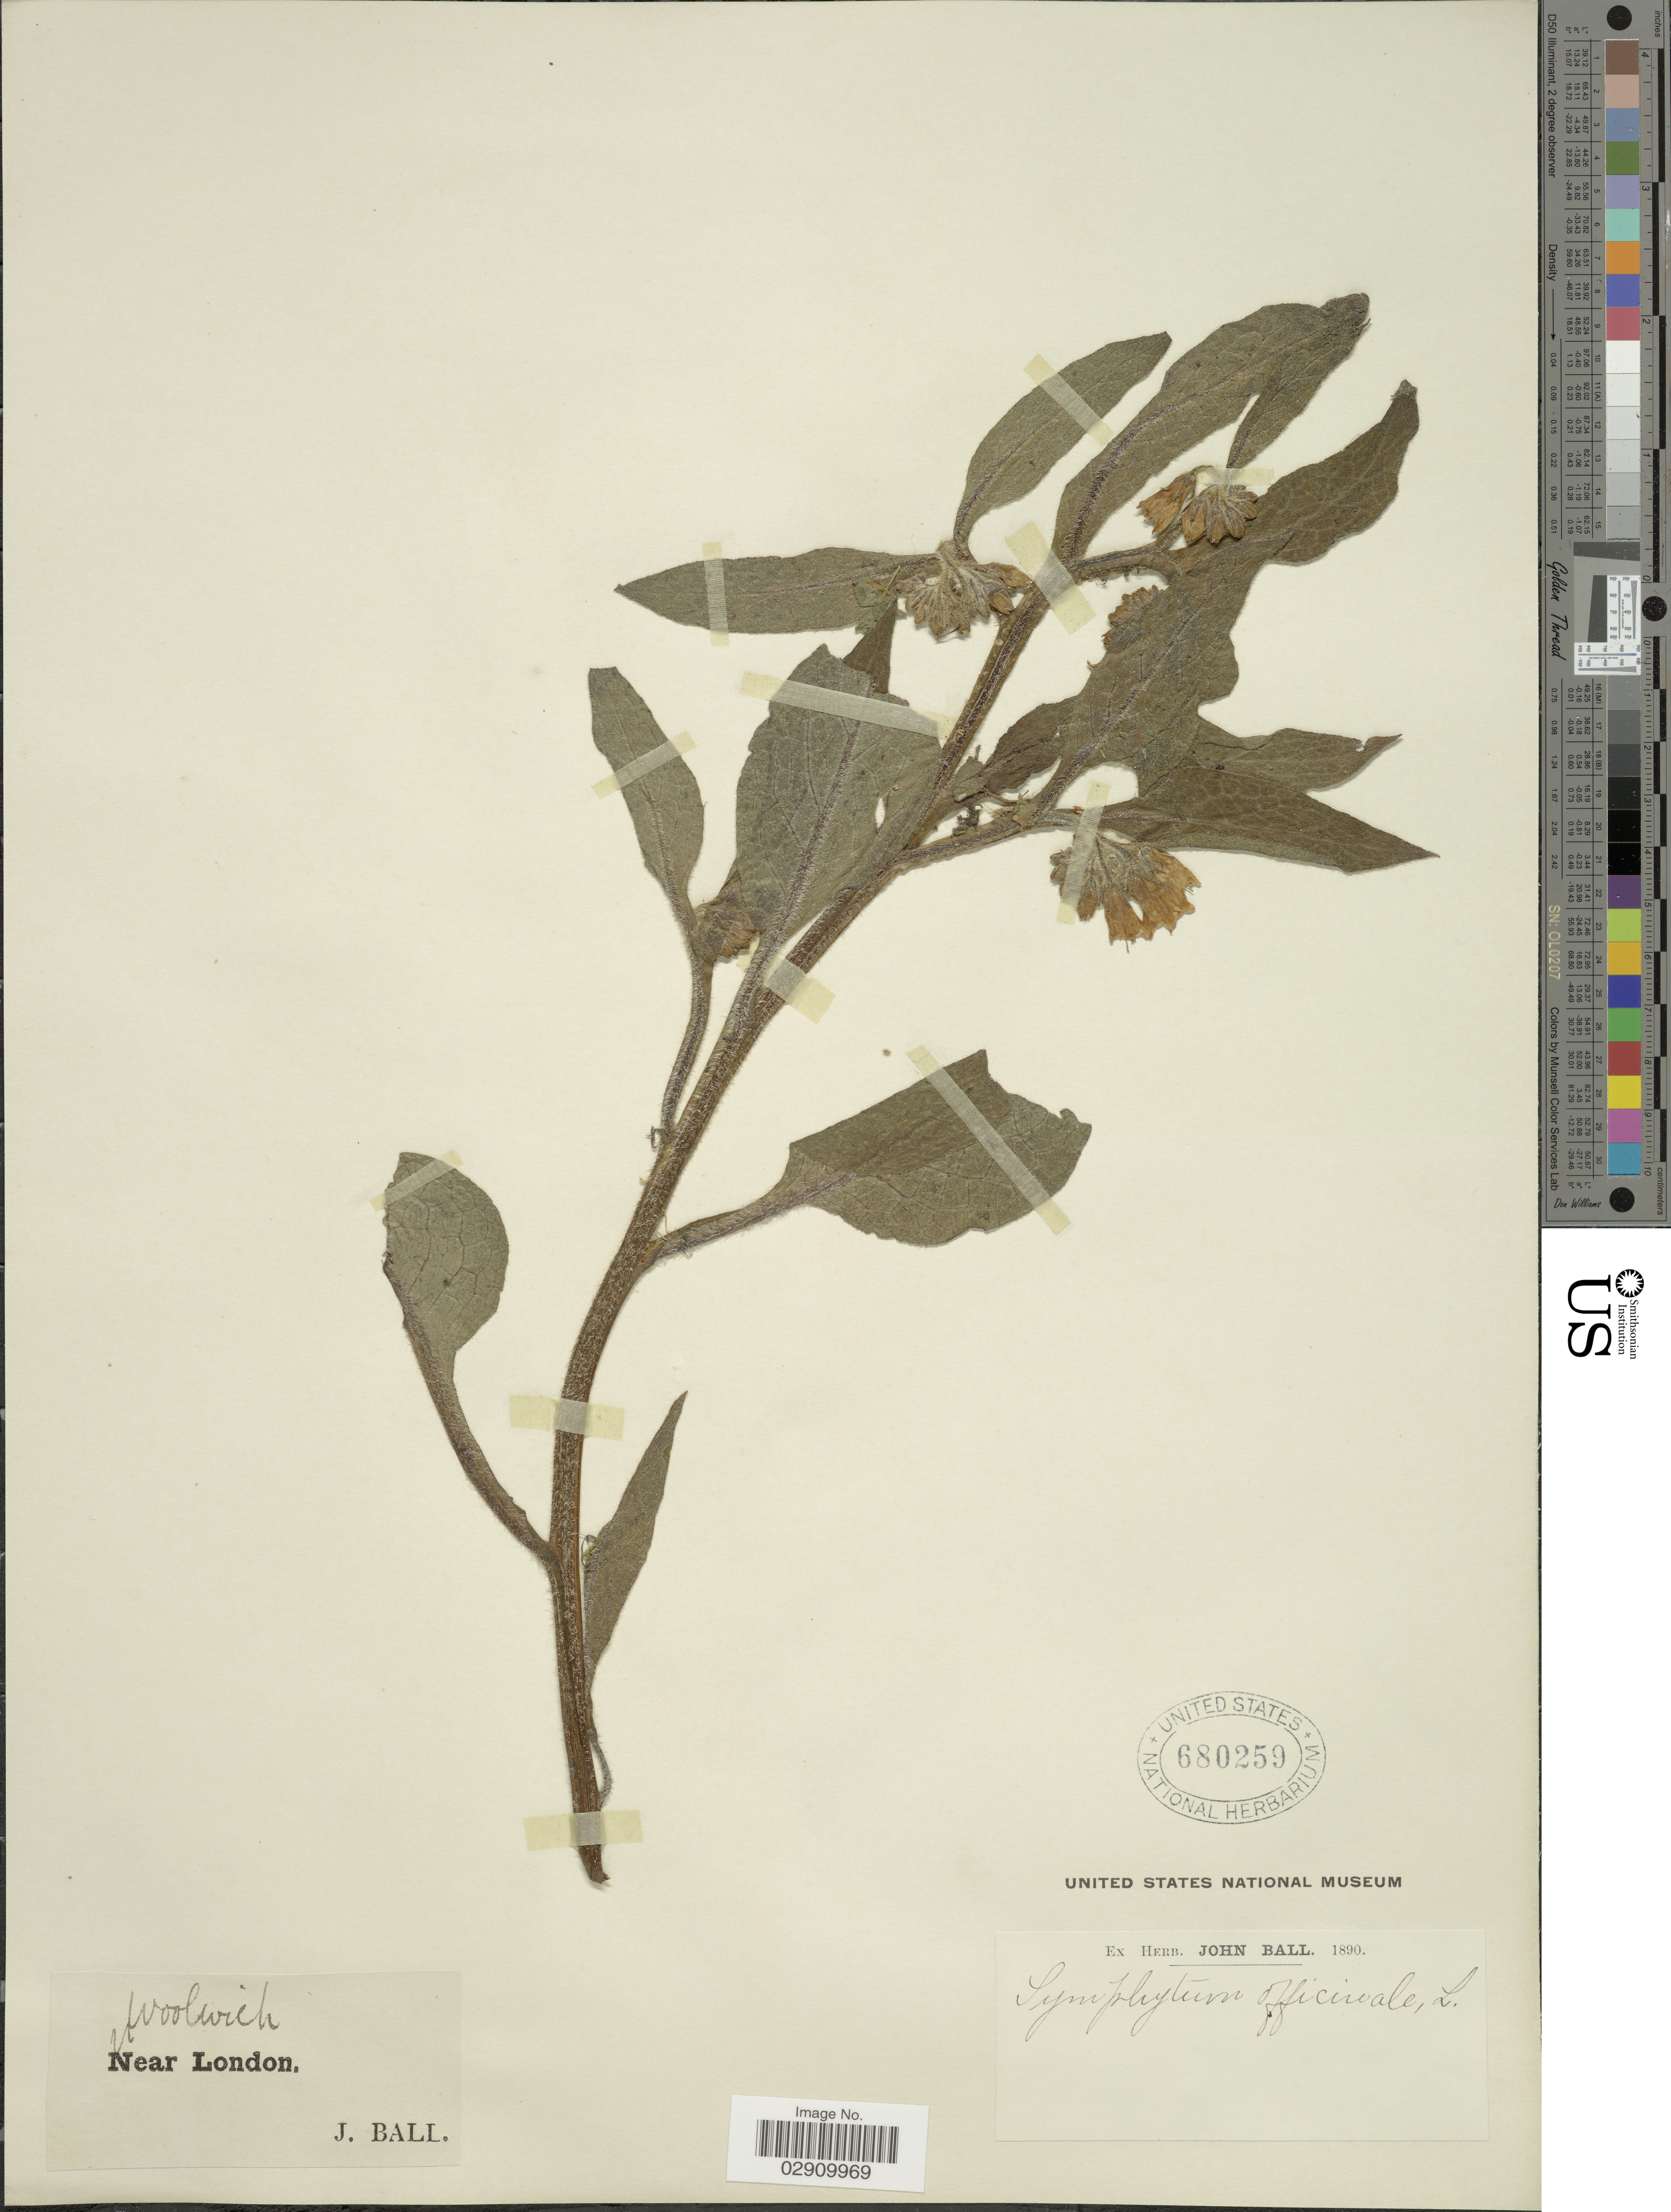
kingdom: Plantae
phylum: Tracheophyta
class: Magnoliopsida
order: Boraginales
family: Boraginaceae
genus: Symphytum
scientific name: Symphytum officinale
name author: L.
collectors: J. Ball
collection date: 1890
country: United Kingdom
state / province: England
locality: Woolwich, Near London.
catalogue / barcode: US 680259